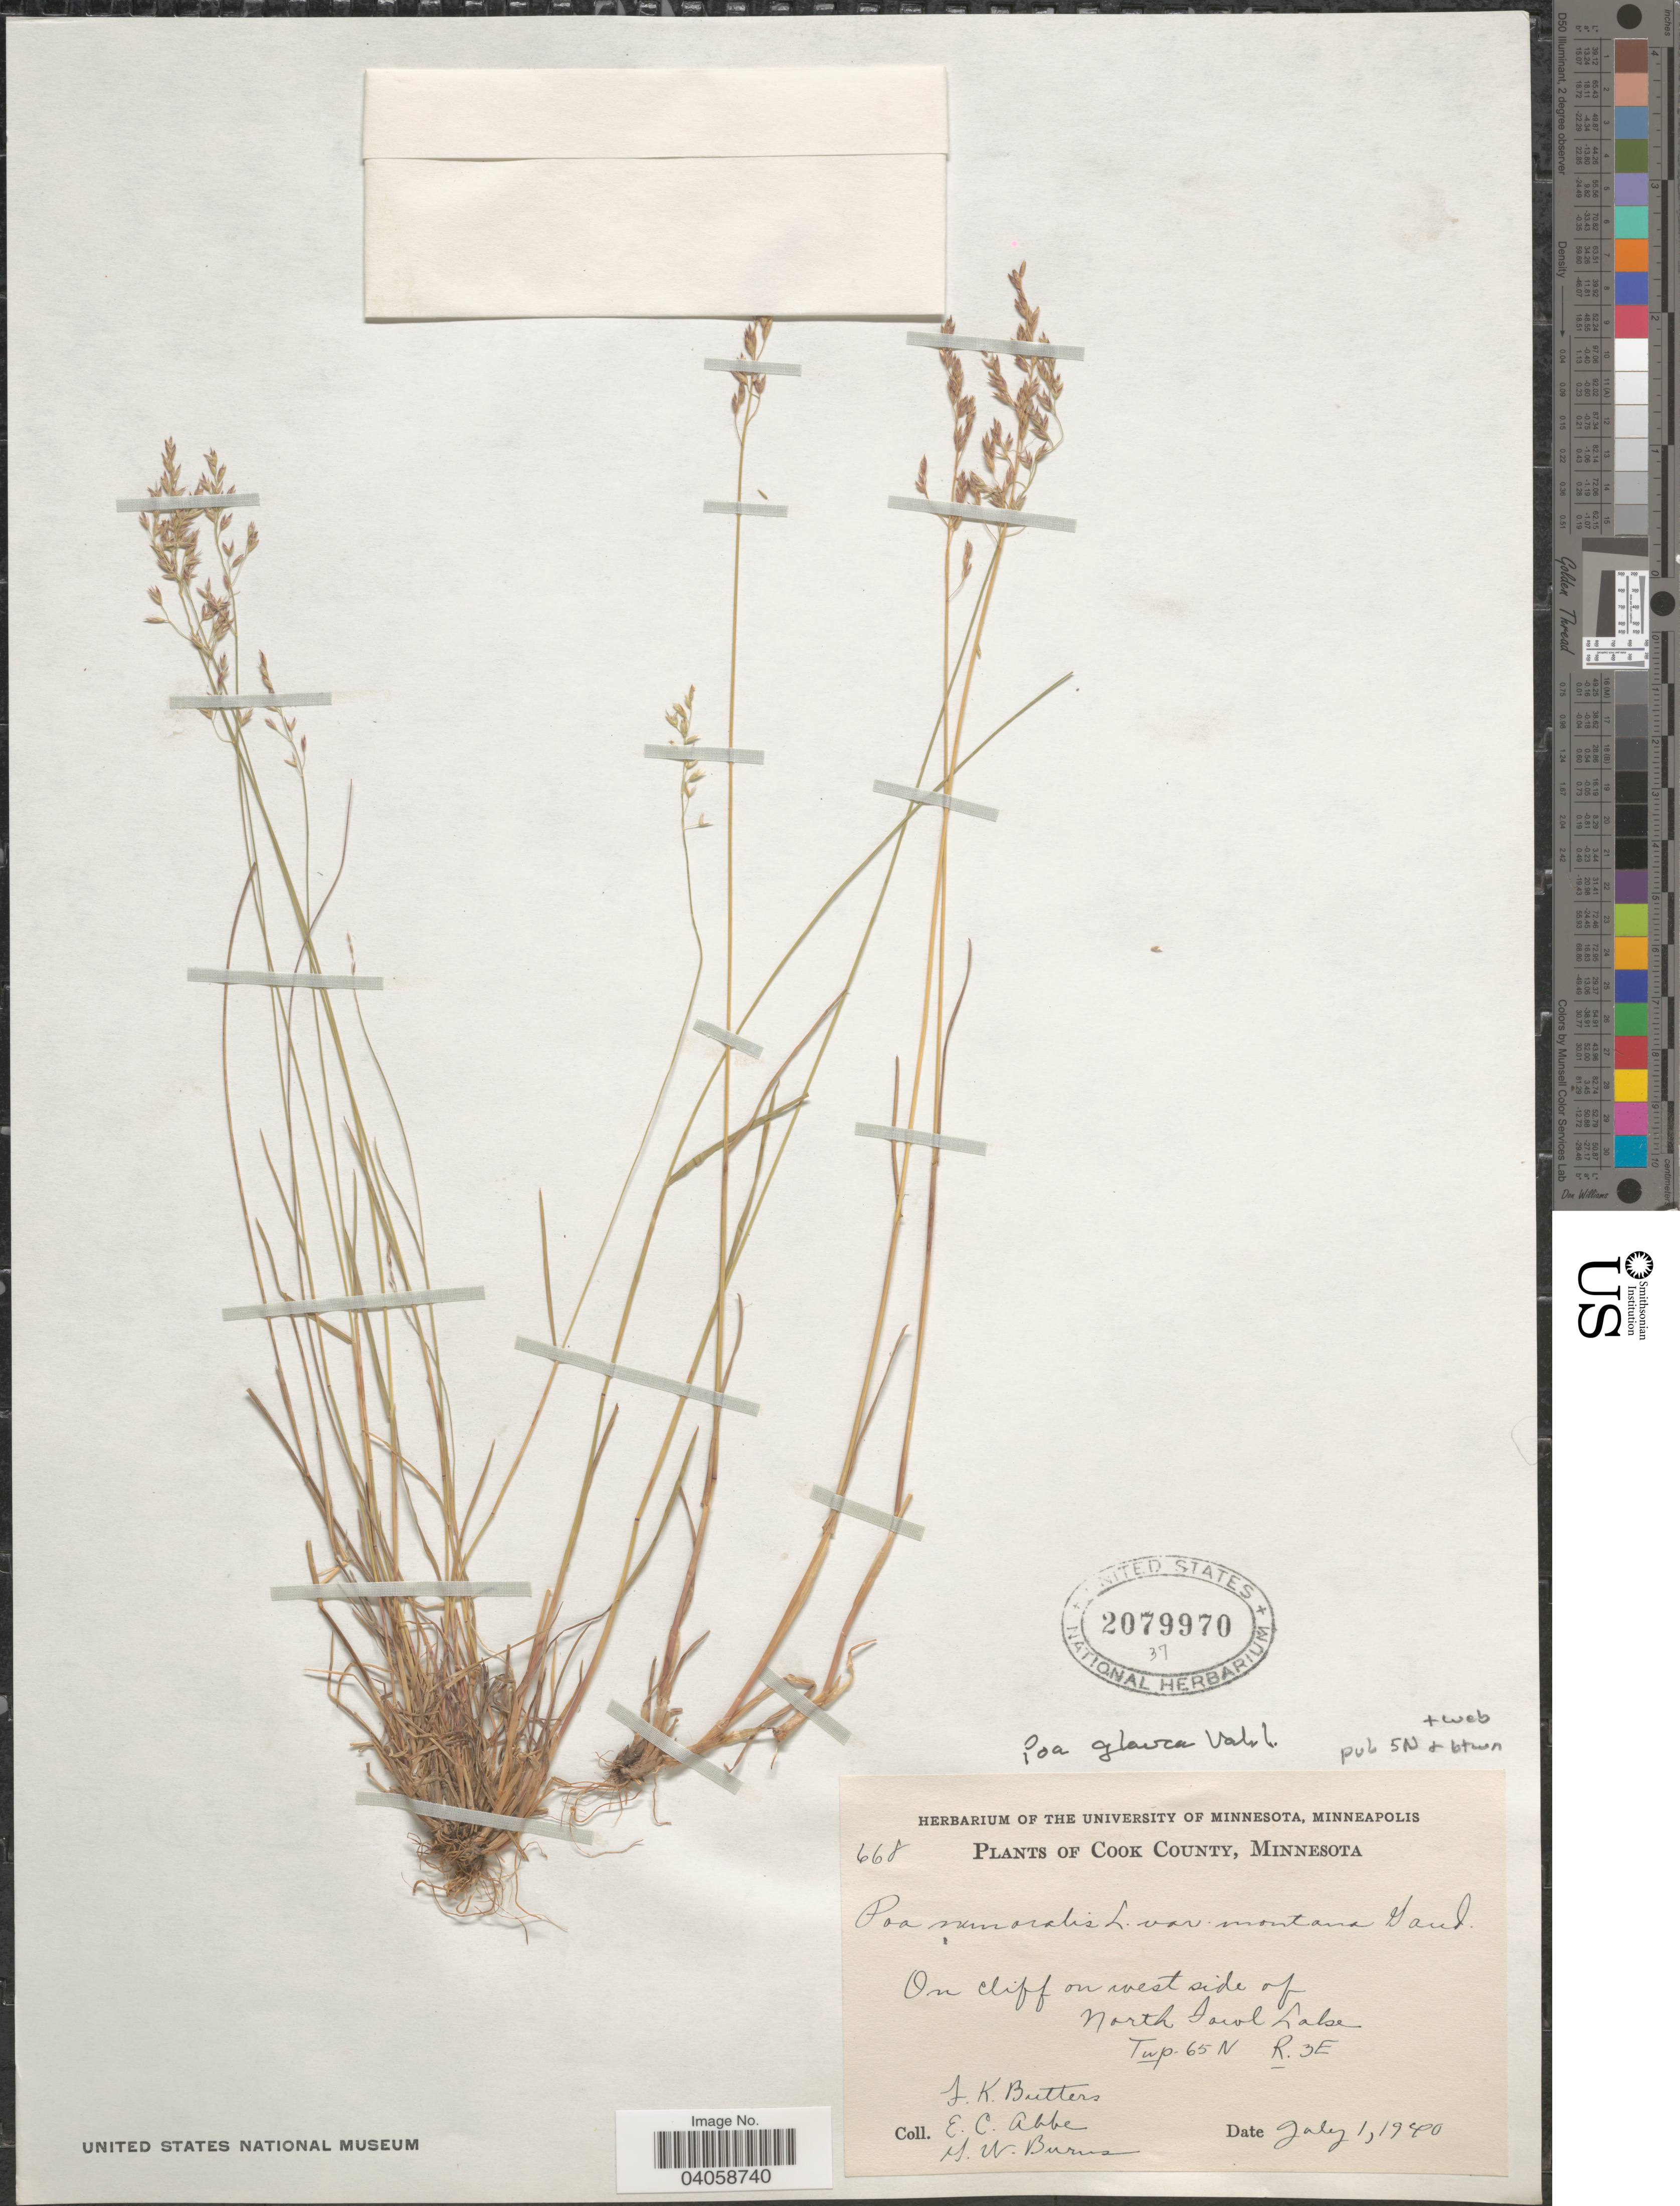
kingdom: Plantae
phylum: Tracheophyta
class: Liliopsida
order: Poales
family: Poaceae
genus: Poa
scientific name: Poa glauca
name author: Vahl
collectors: F. K. Butters, E. C. Abbe & G. Burns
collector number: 668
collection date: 1940-07-01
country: United States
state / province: Minnesota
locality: Cook County. On cliff on west side of North Fowl Lake. Twp. 65 N R. 3E.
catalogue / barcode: US 2079970